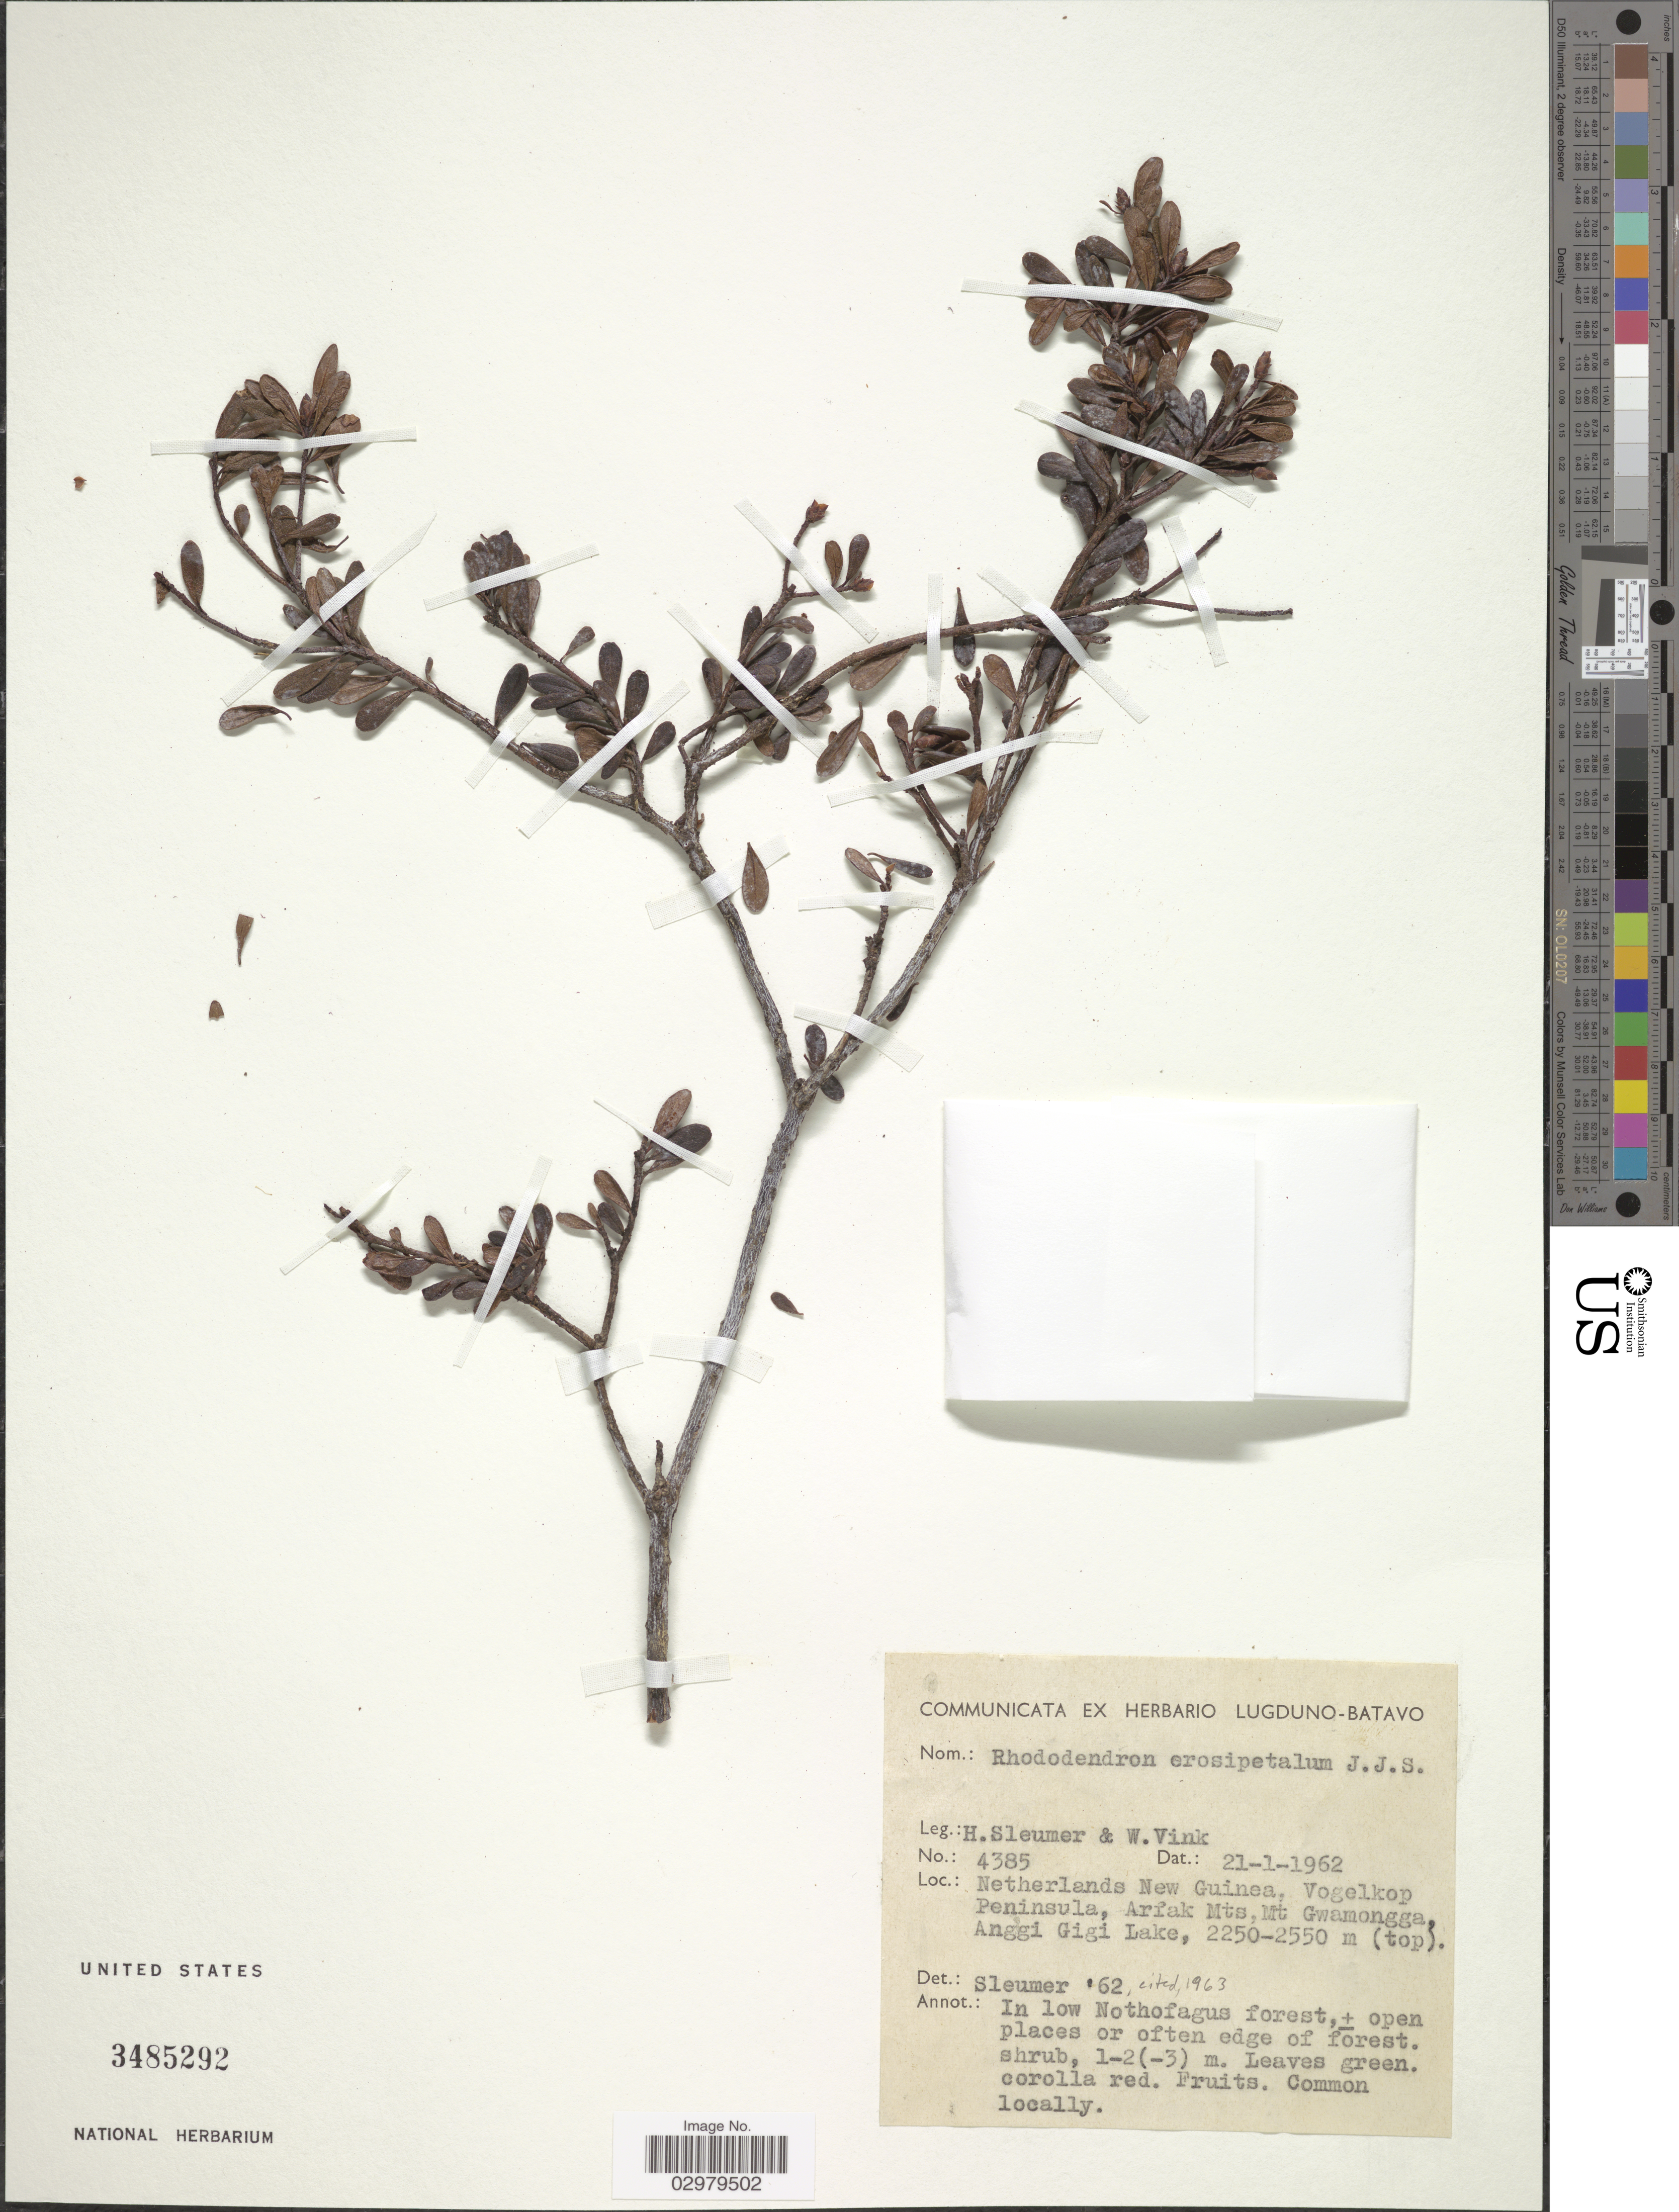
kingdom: Plantae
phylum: Tracheophyta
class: Magnoliopsida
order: Ericales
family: Ericaceae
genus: Rhododendron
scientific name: Rhododendron erosipetalum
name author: J.J. Sm.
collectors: H. O. Sleumer & W. Vink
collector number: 4385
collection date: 1962-01-21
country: Indonesia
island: New Guinea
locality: Netherlands New Guinea. Vogelkop Peninsula, Arfak Mts, Mt. Gwamongga, Anggi Gigi Lake.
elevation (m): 2250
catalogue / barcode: US 3485292